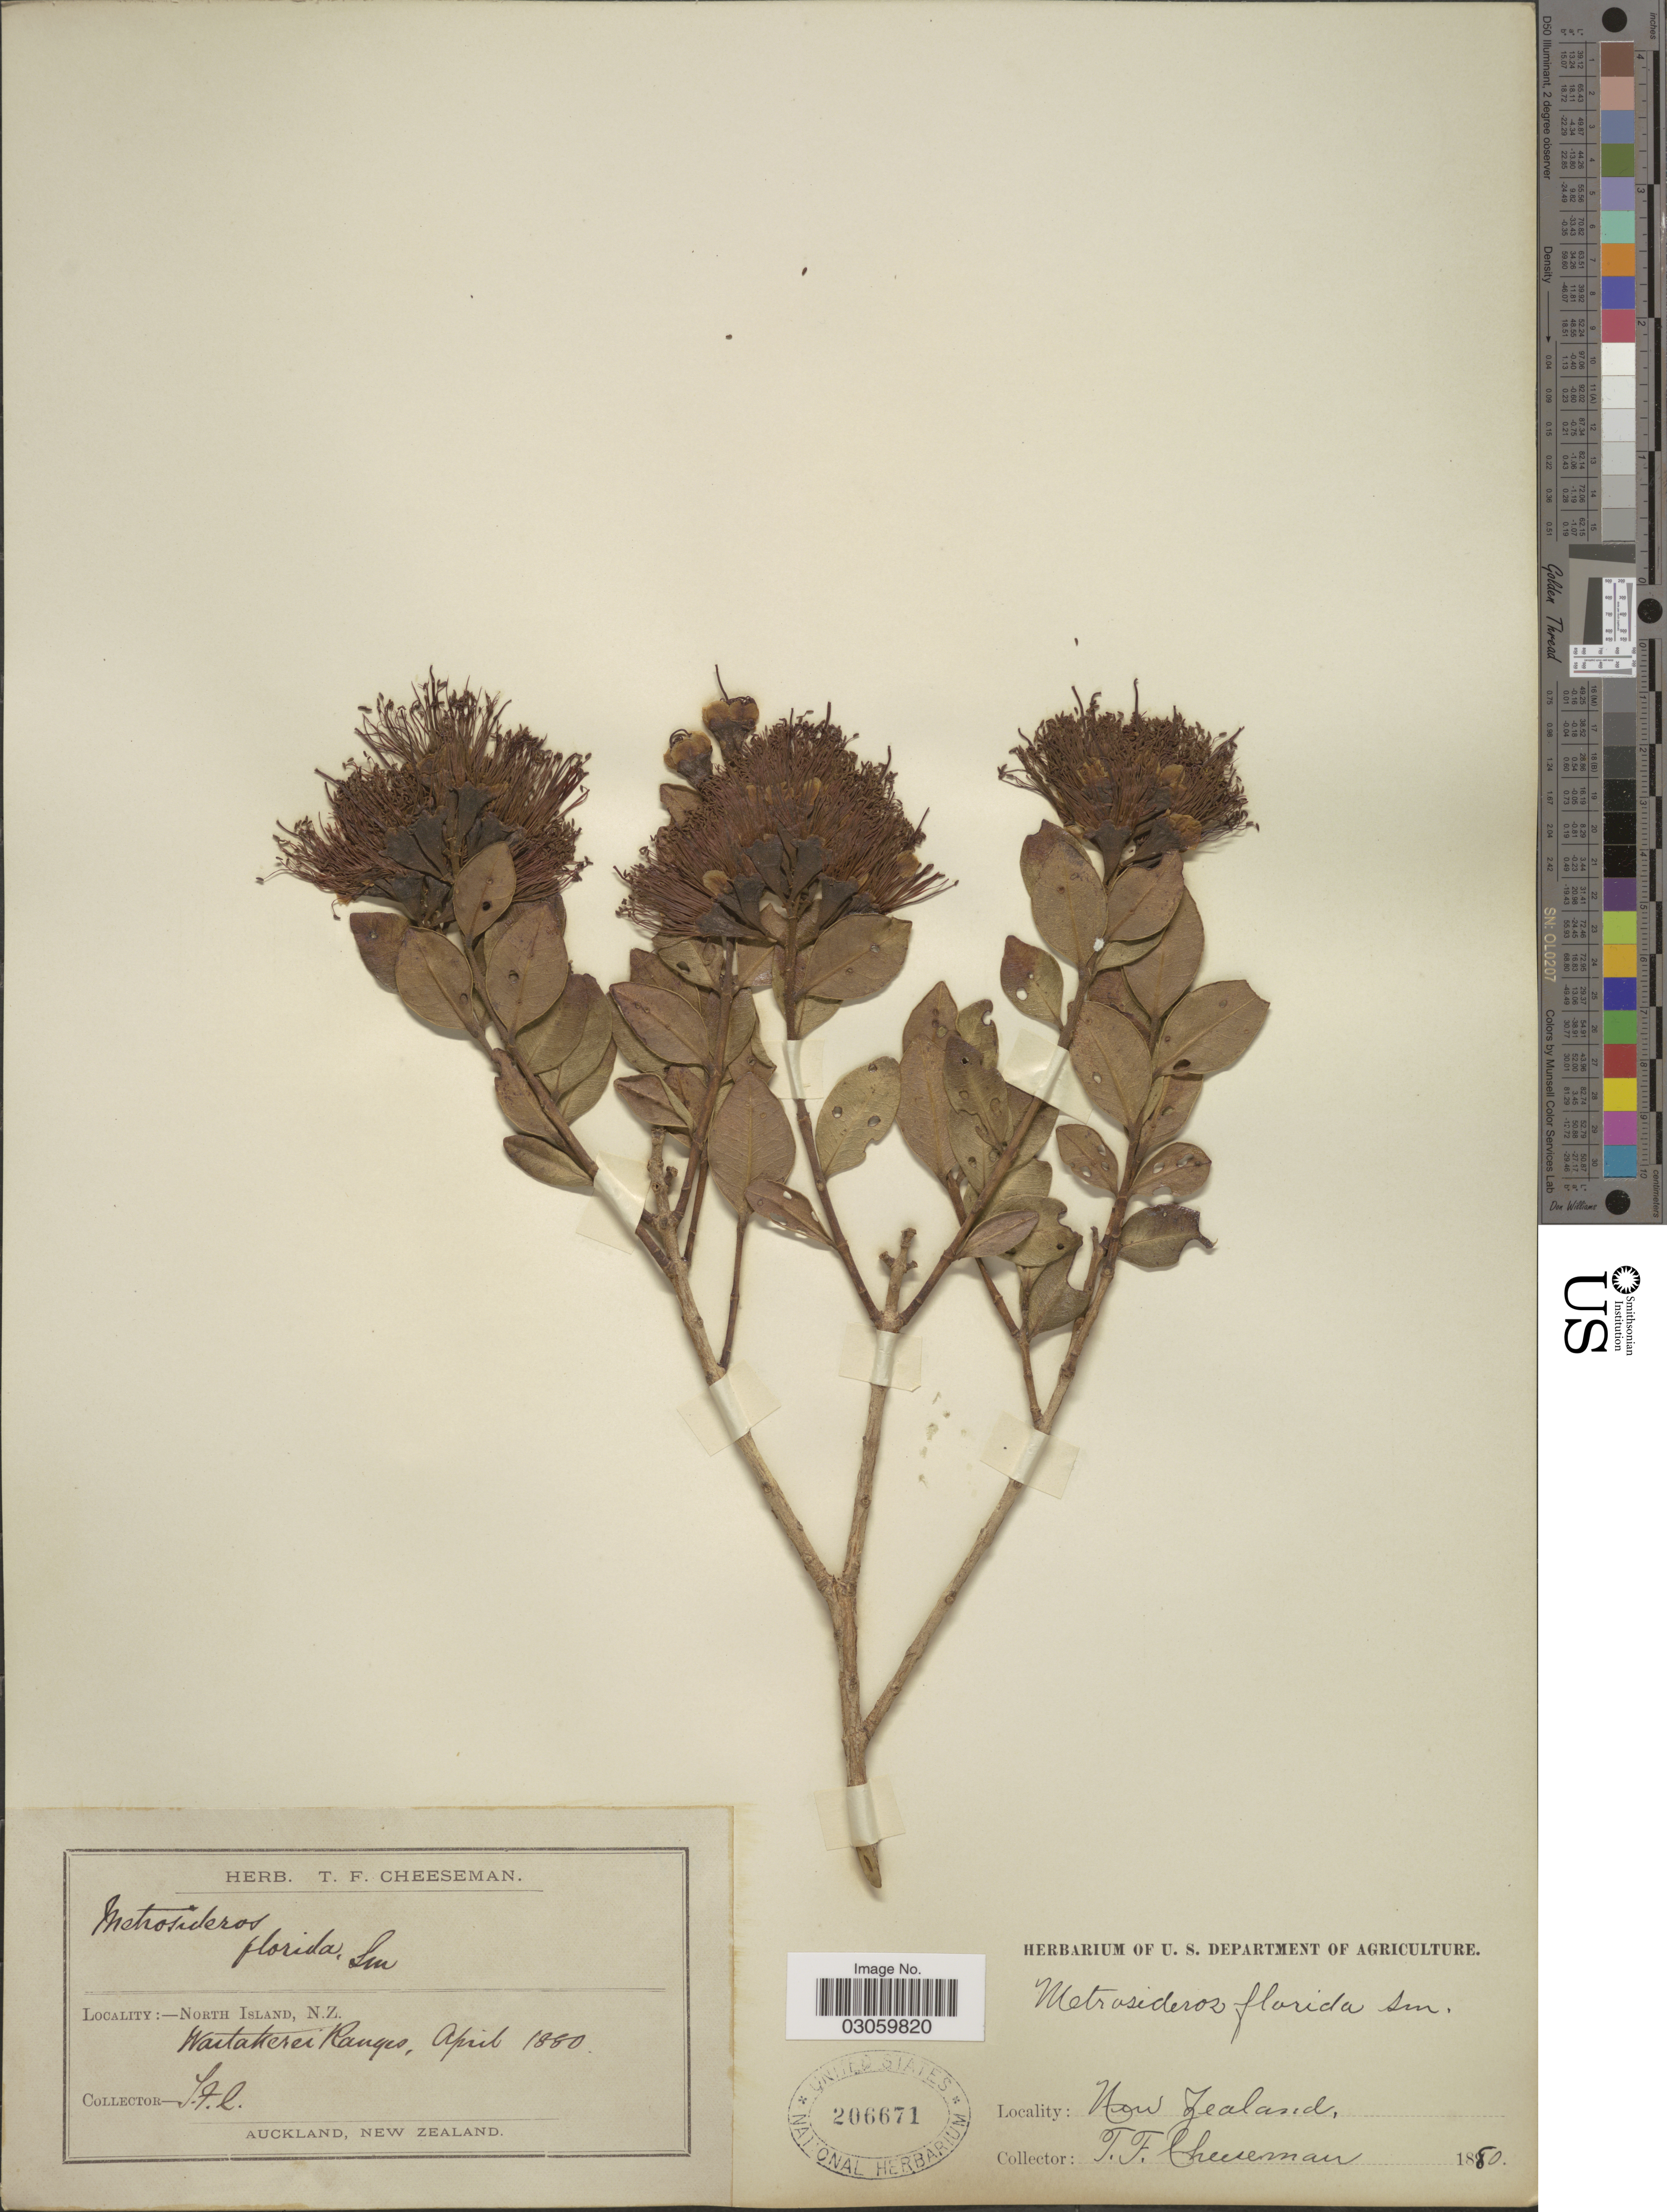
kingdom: Plantae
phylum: Tracheophyta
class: Magnoliopsida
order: Myrtales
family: Myrtaceae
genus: Metrosideros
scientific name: Metrosideros scandens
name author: Banks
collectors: T. F. Cheeseman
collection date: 1880-04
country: New Zealand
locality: North Island, N.Z. Waitakere Ranges.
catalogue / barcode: US 206671